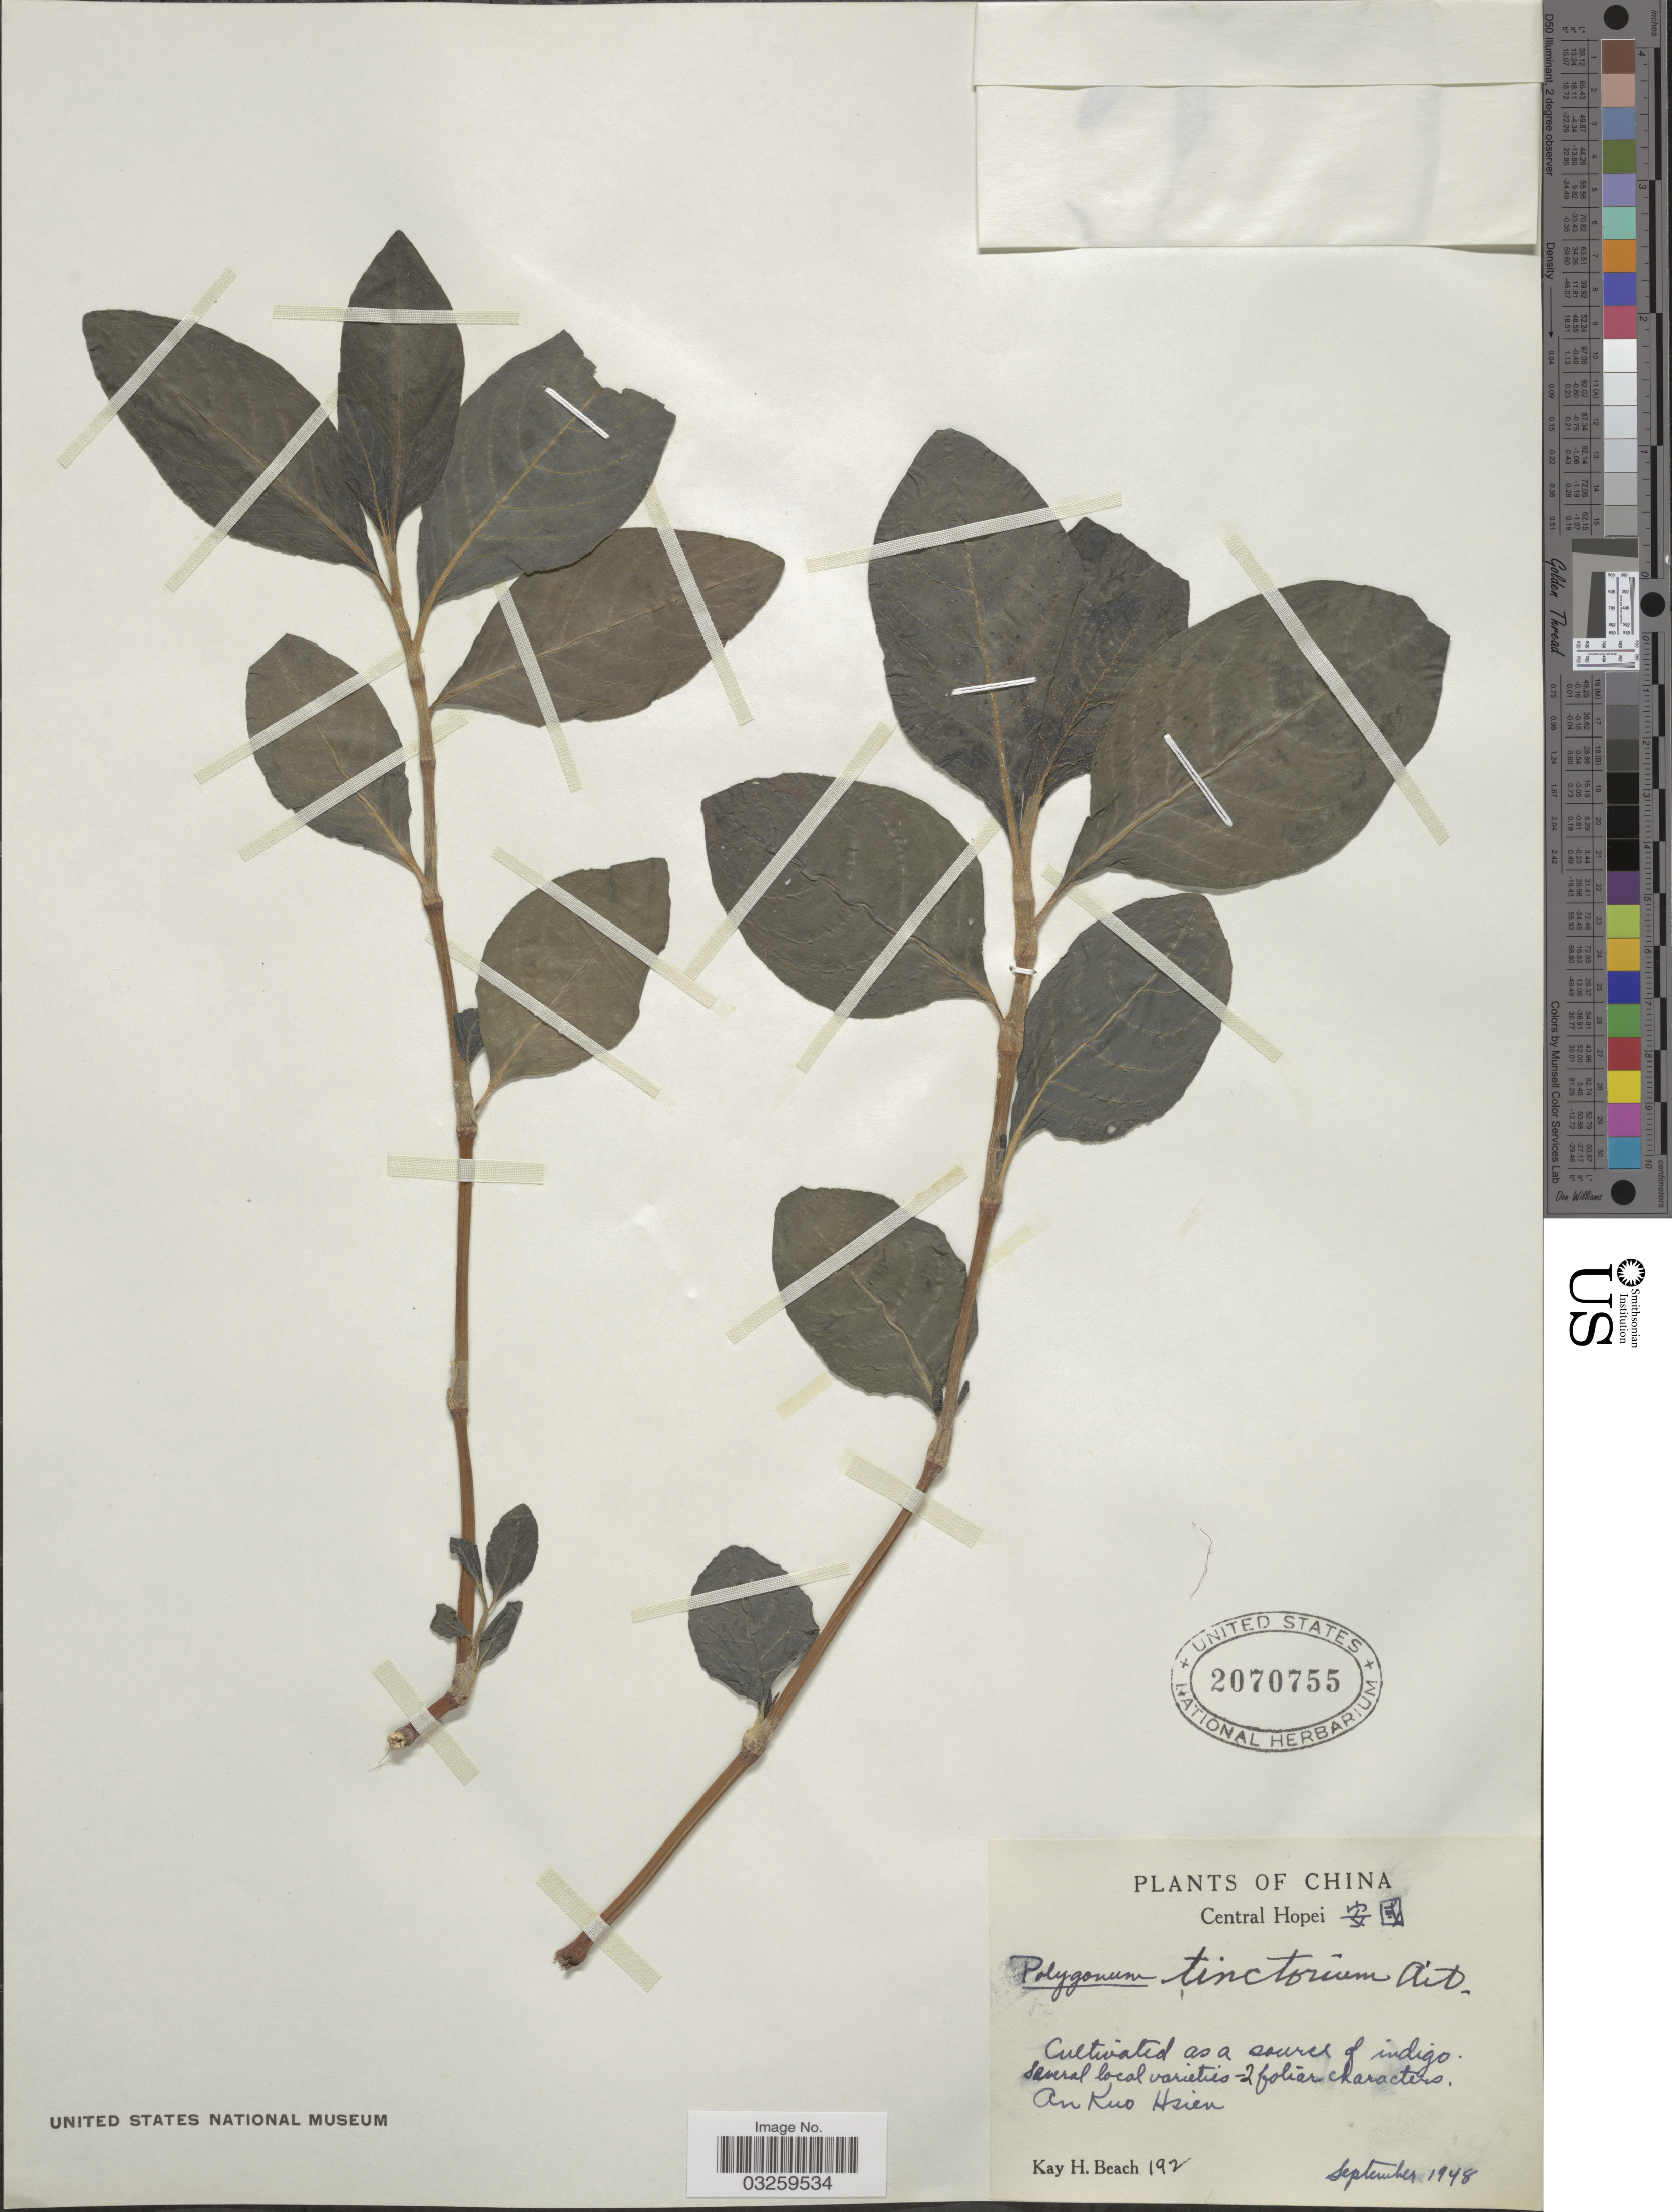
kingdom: Plantae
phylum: Tracheophyta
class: Magnoliopsida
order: Caryophyllales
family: Polygonaceae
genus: Polygonum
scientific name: Polygonum tinctorium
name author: W.T. Aiton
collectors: K. H. Beach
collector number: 192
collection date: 1948-09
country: China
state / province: Hebei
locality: Central Hopei, An Kuo Hsien.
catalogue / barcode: US 2070755